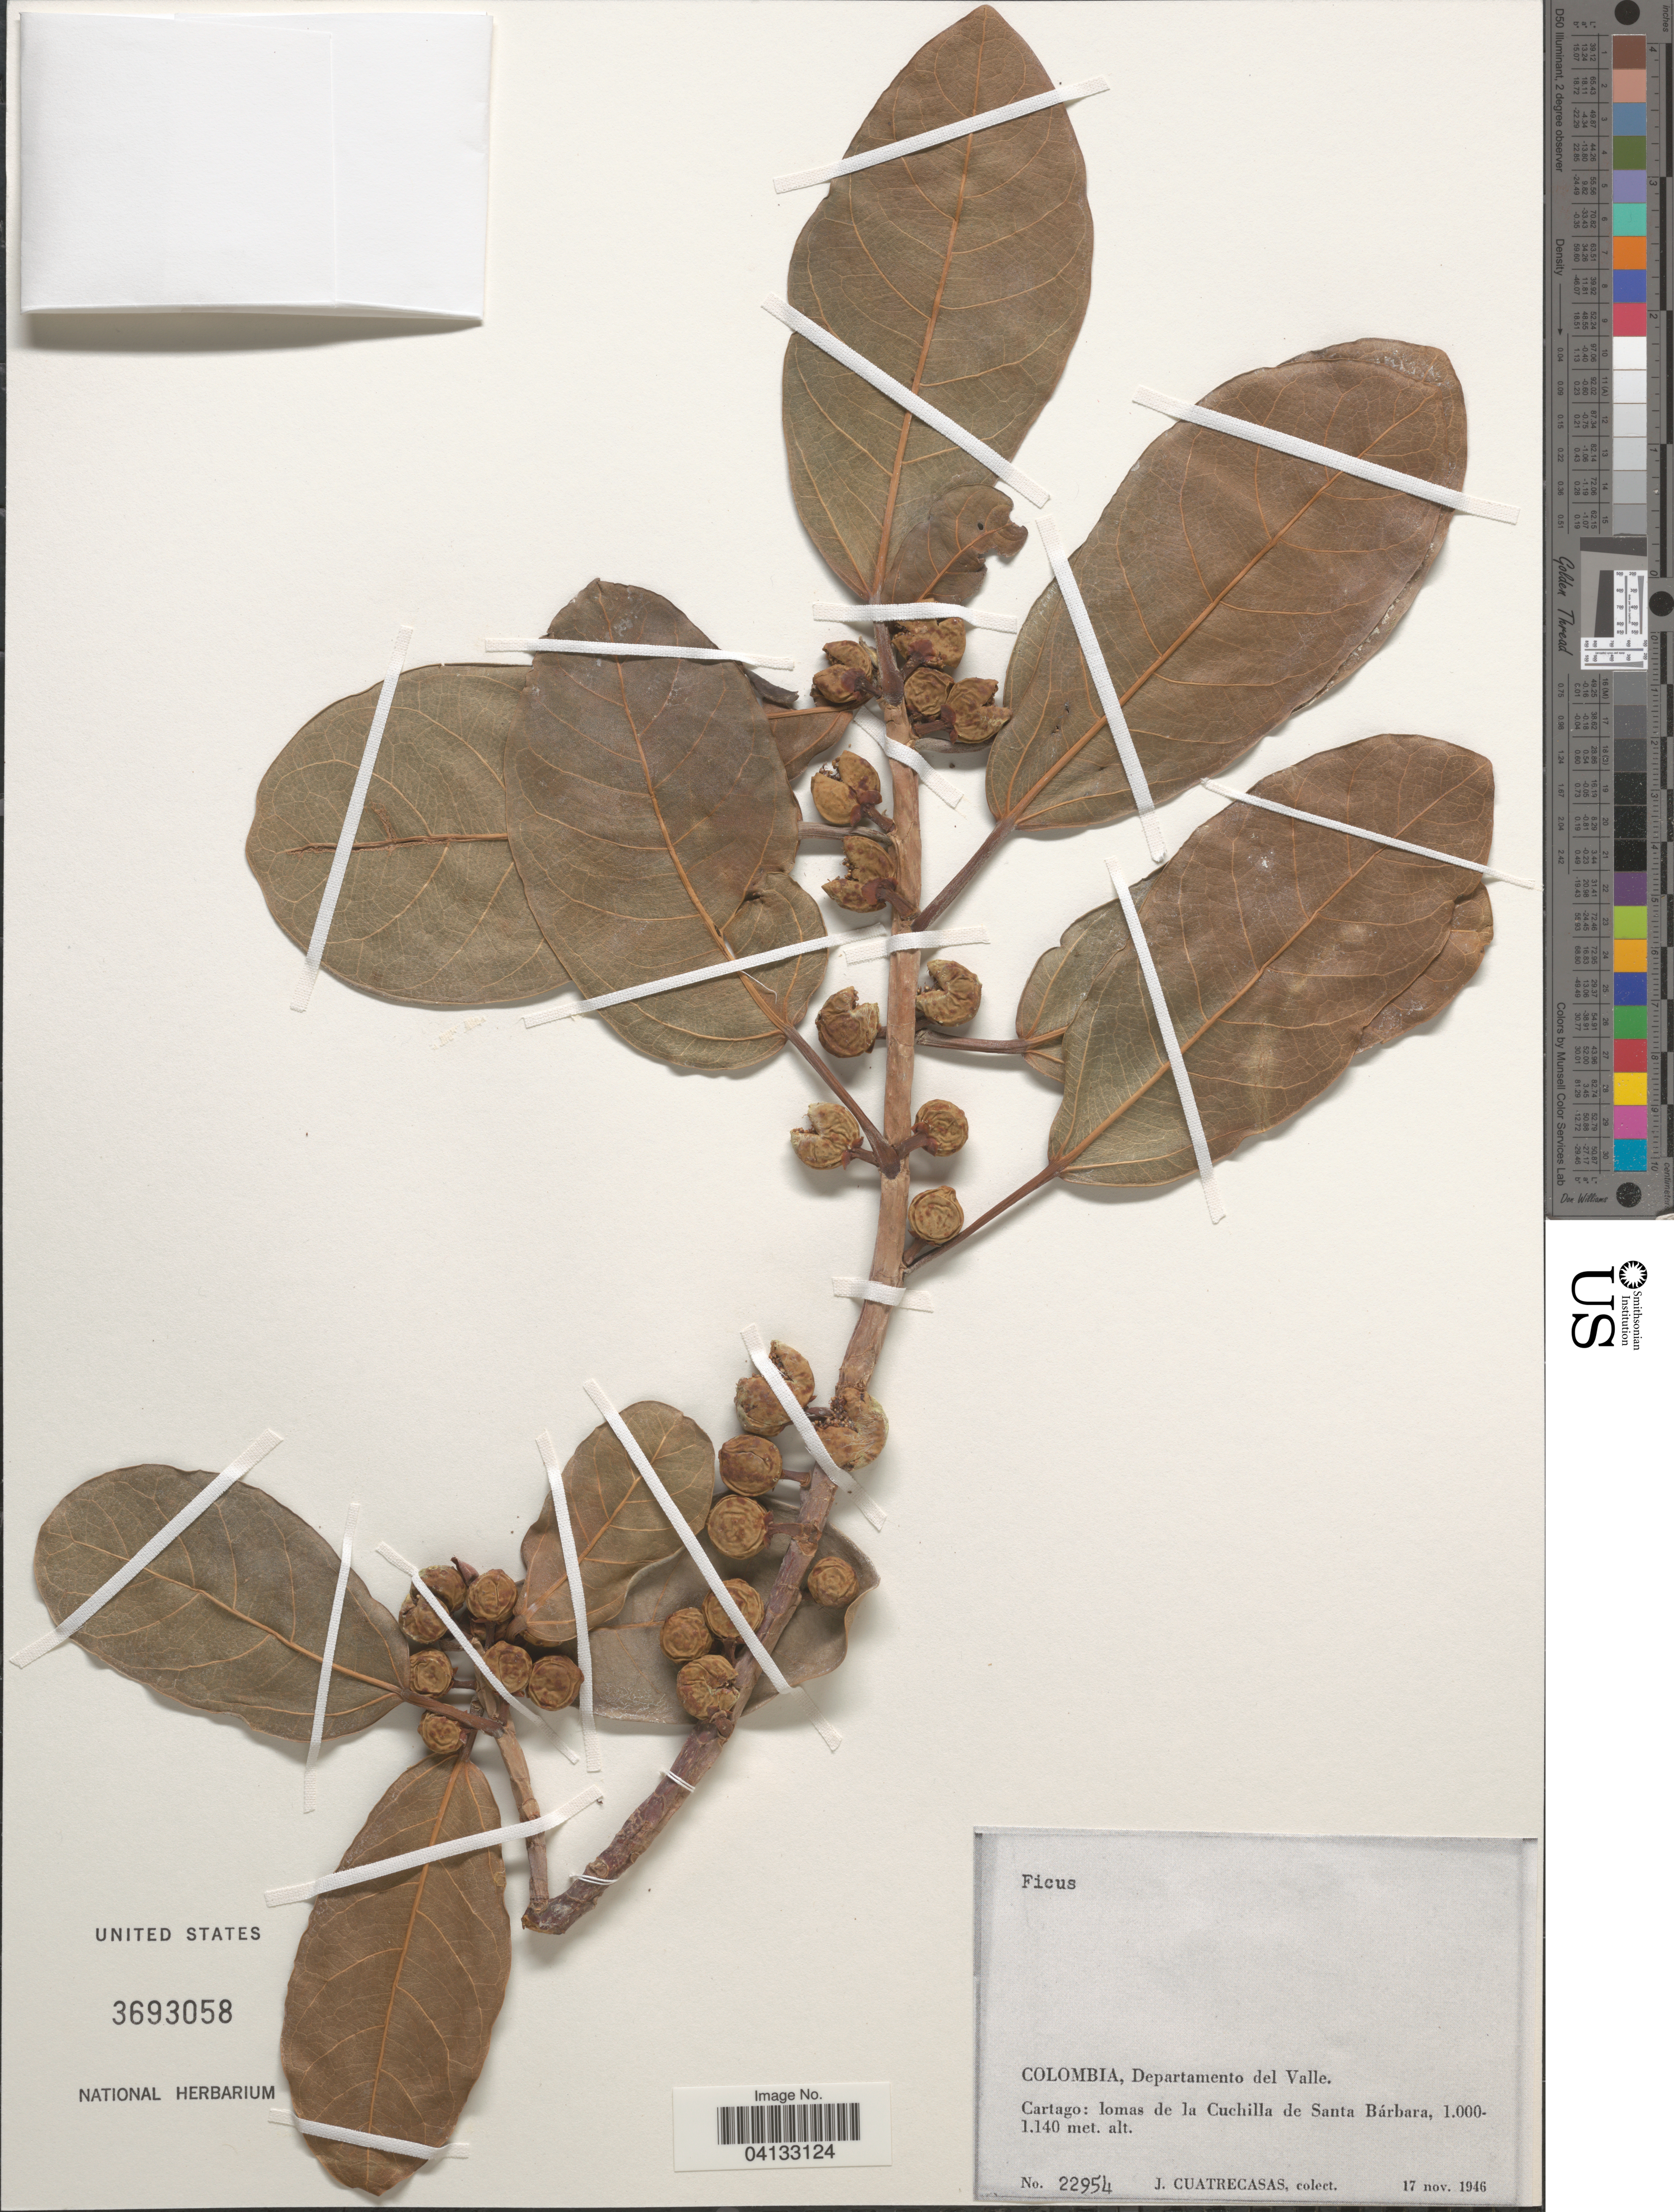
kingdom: Plantae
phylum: Tracheophyta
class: Magnoliopsida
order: Rosales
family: Moraceae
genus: Ficus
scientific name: Ficus zarzalensis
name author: Standl.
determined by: Mitidieri, Nicole, (WIS), University of Wisconsin - Madison (UNITED STATES)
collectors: J. Cuatrecasas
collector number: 22954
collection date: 1946-11-17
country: Colombia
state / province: Valle del Cauca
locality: Departamento del Valle. Cartago: lomas de la Cuchilla de Santa Bárbara.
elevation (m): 1000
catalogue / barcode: US 3693058